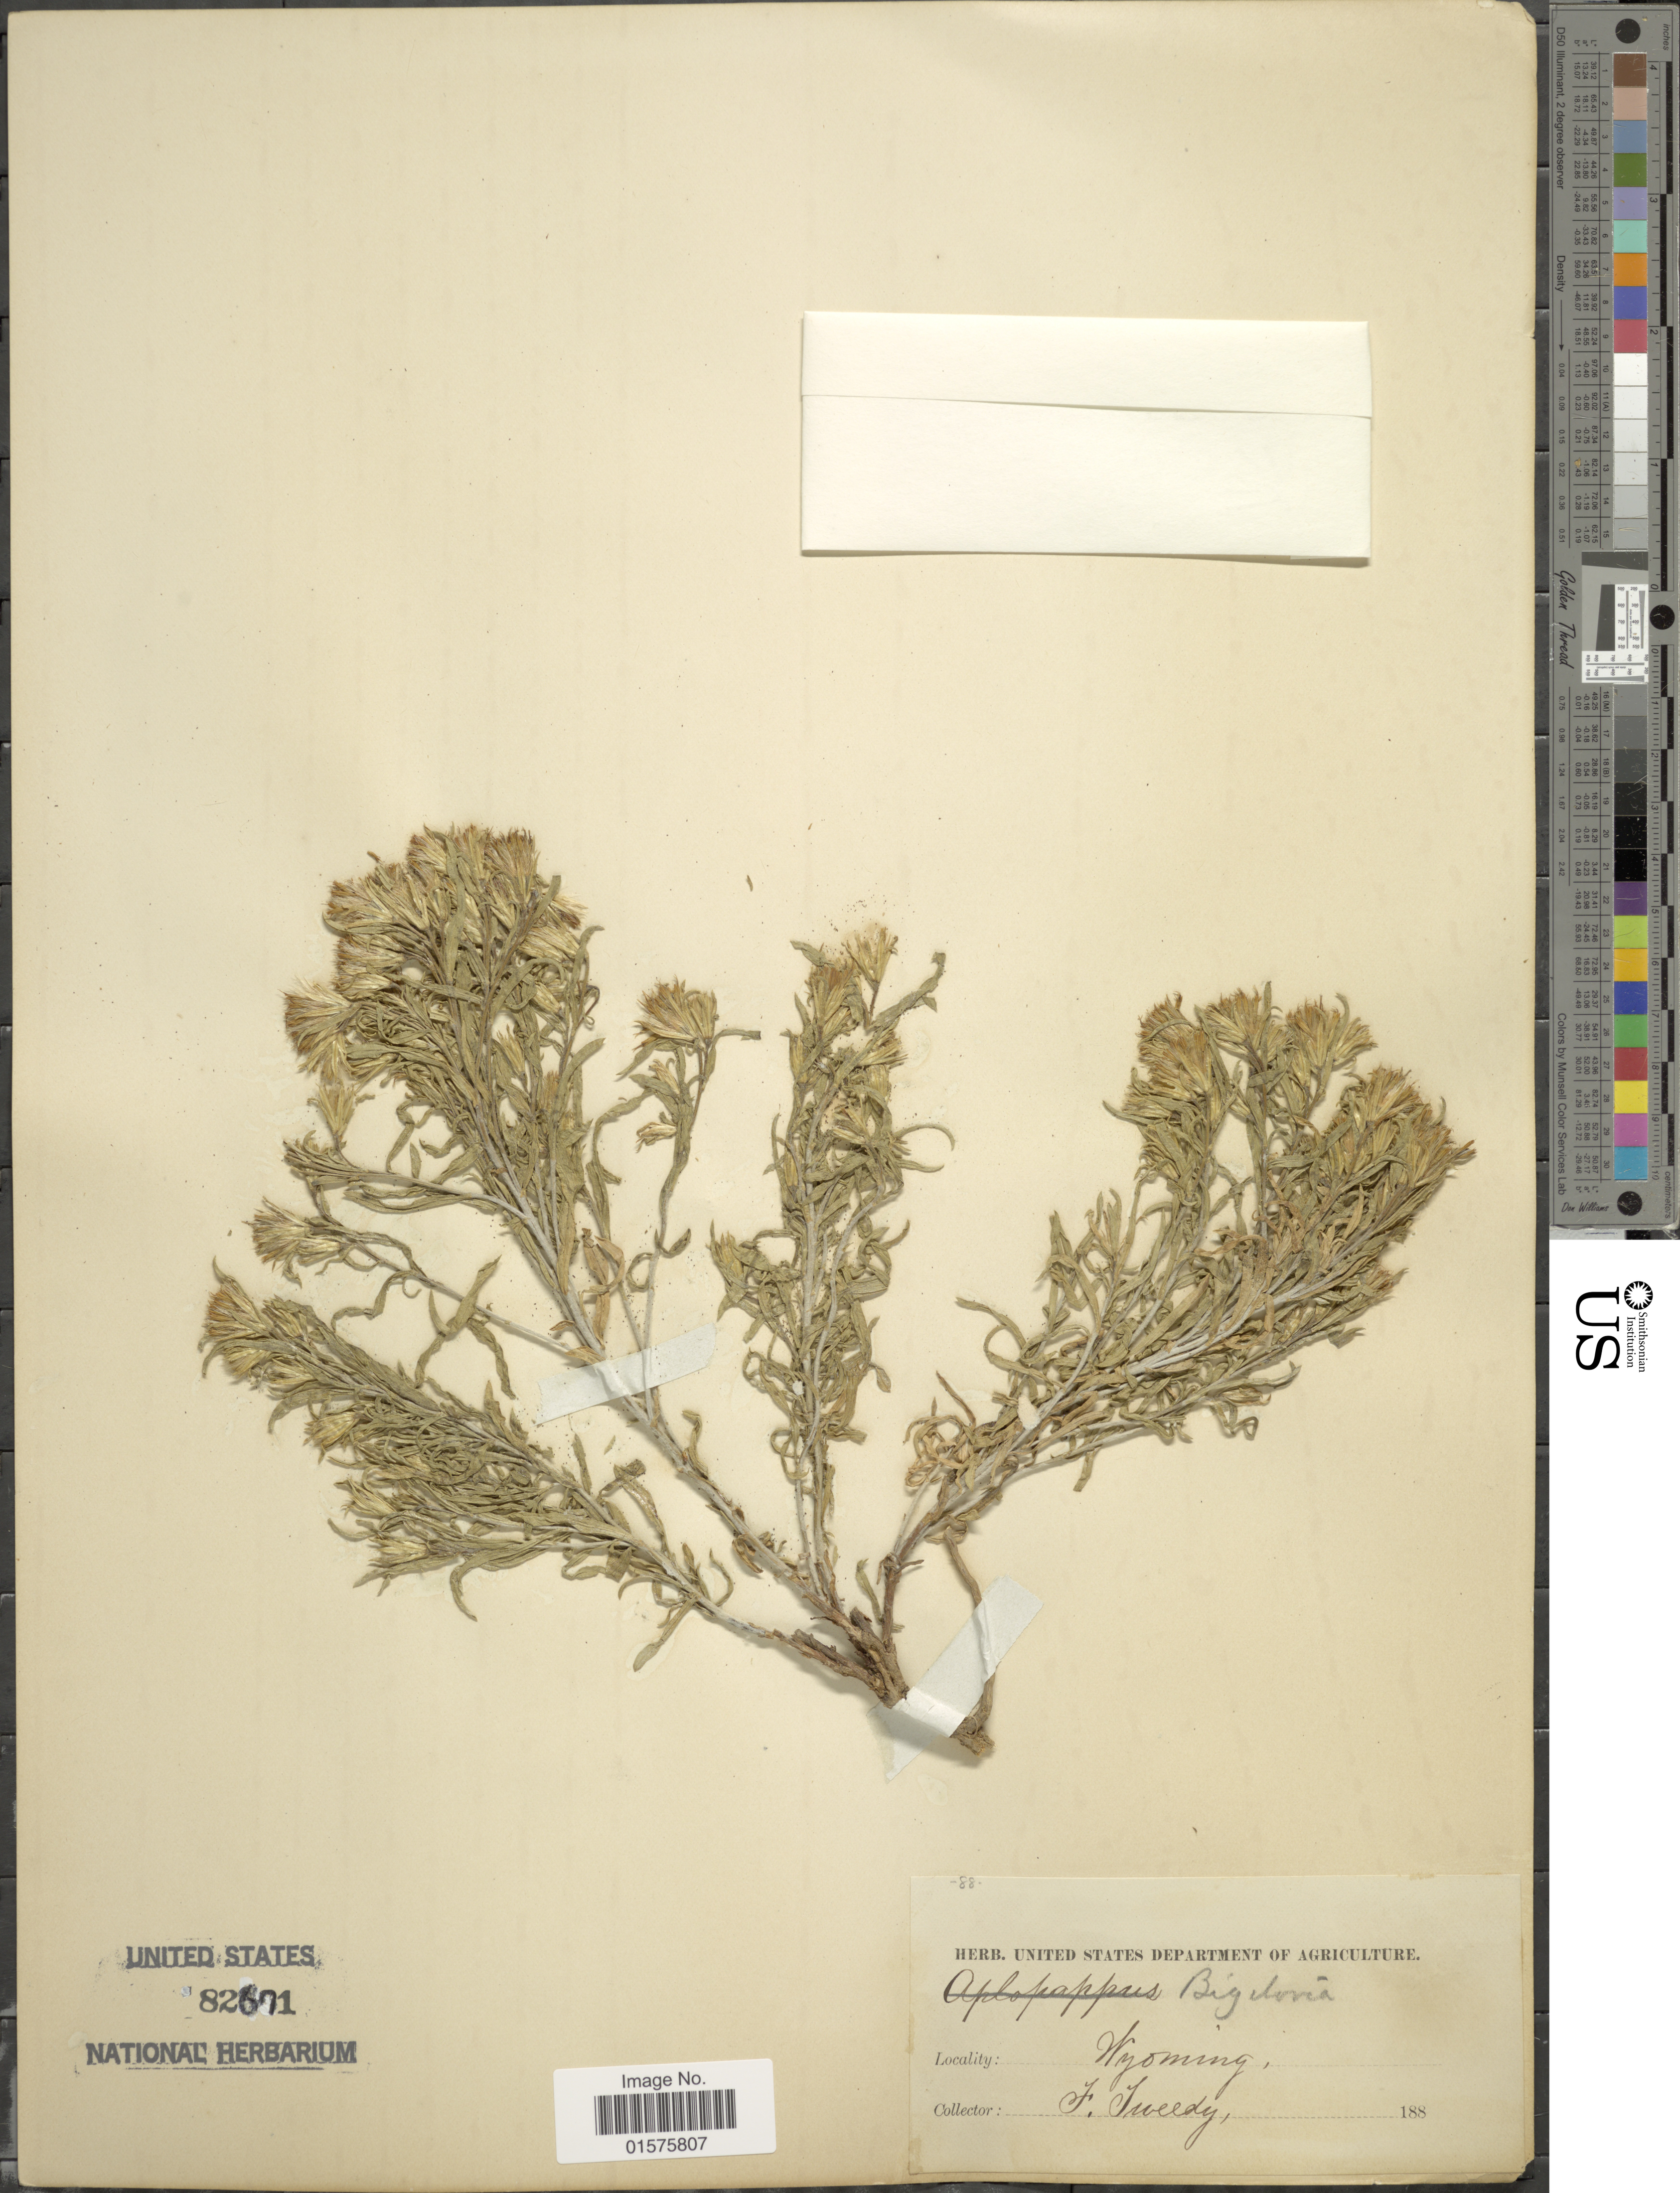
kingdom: Plantae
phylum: Tracheophyta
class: Magnoliopsida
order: Asterales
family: Asteraceae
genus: Ericameria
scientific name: Ericameria linearis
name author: (Rydb.) R.P.Roberts &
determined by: Urbatsch, Lowell E., Curator (LSU), Louisiana State University (UNITED STATES)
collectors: F. Tweedy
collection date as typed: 188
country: United States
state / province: Wyoming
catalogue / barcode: US 82671